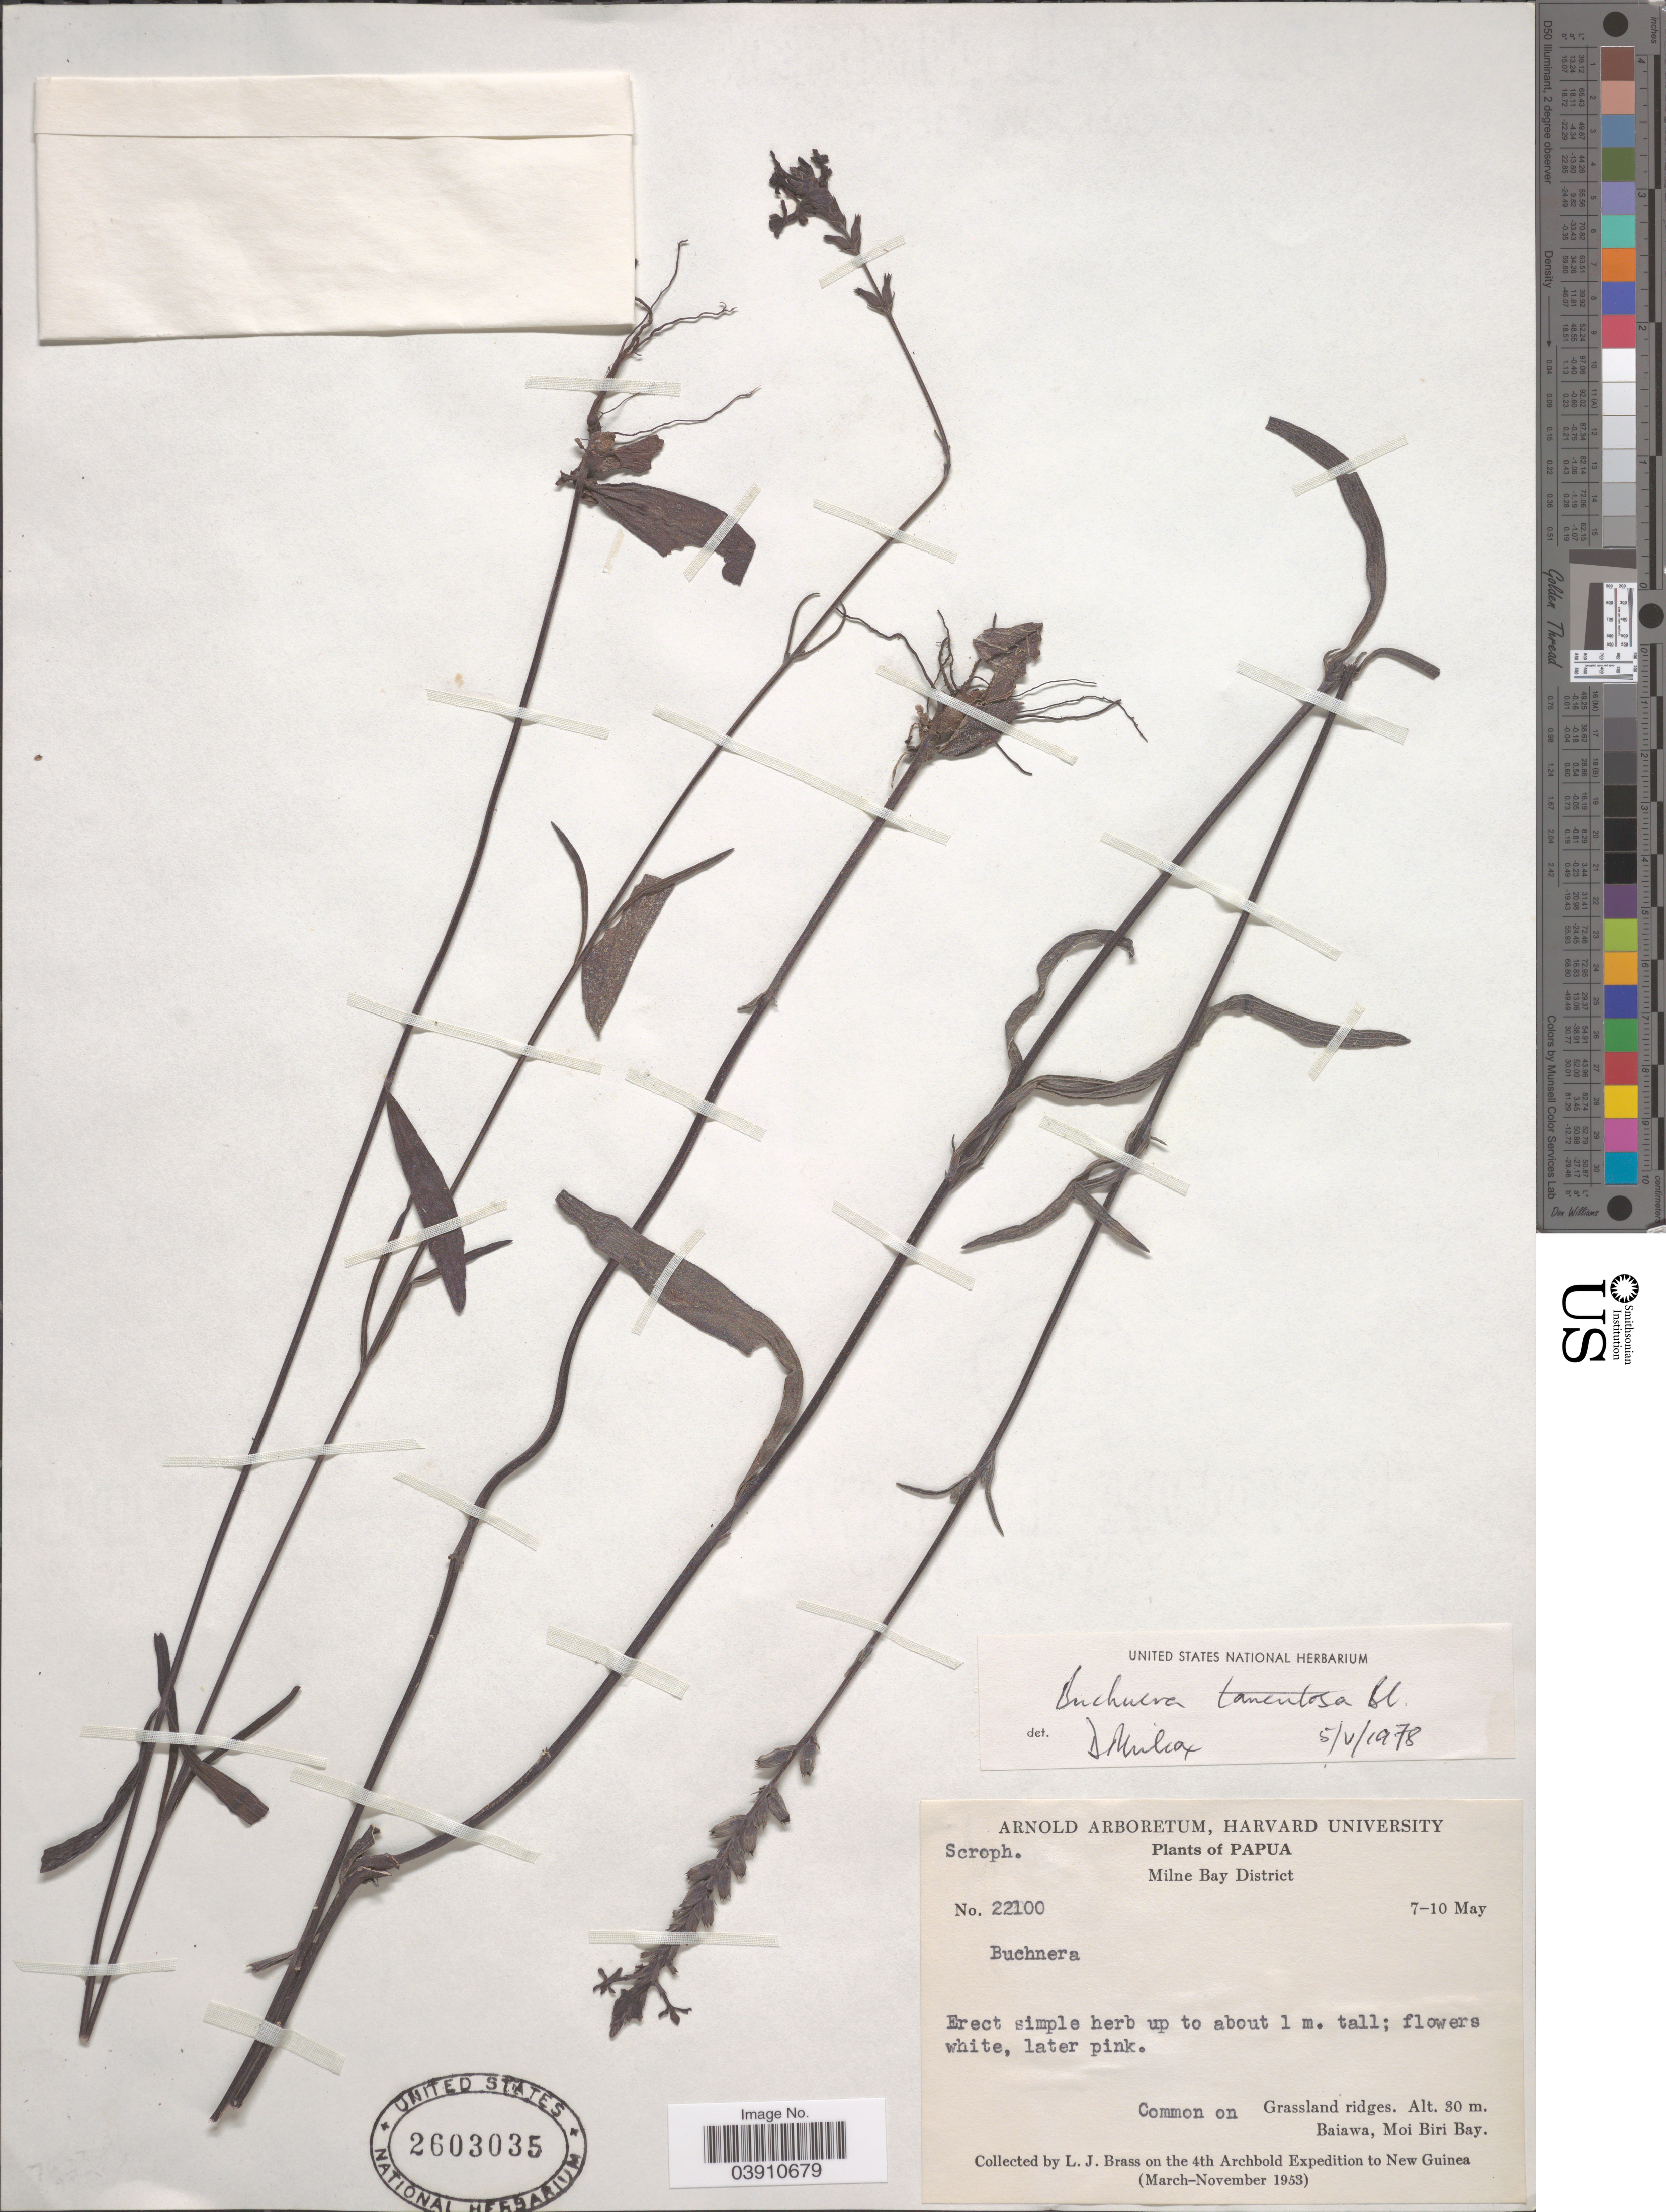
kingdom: Plantae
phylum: Tracheophyta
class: Magnoliopsida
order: Lamiales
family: Orobanchaceae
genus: Buchnera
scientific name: Buchnera tomentosa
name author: Blume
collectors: L. J. Brass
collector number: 22100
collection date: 1953-05-07/1953-05-10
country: Papua New Guinea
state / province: Milne Bay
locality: Papua. Milne Bay District. Baiawa, Moi Biri Bay. New Guinea.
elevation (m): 30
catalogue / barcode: US 2603035